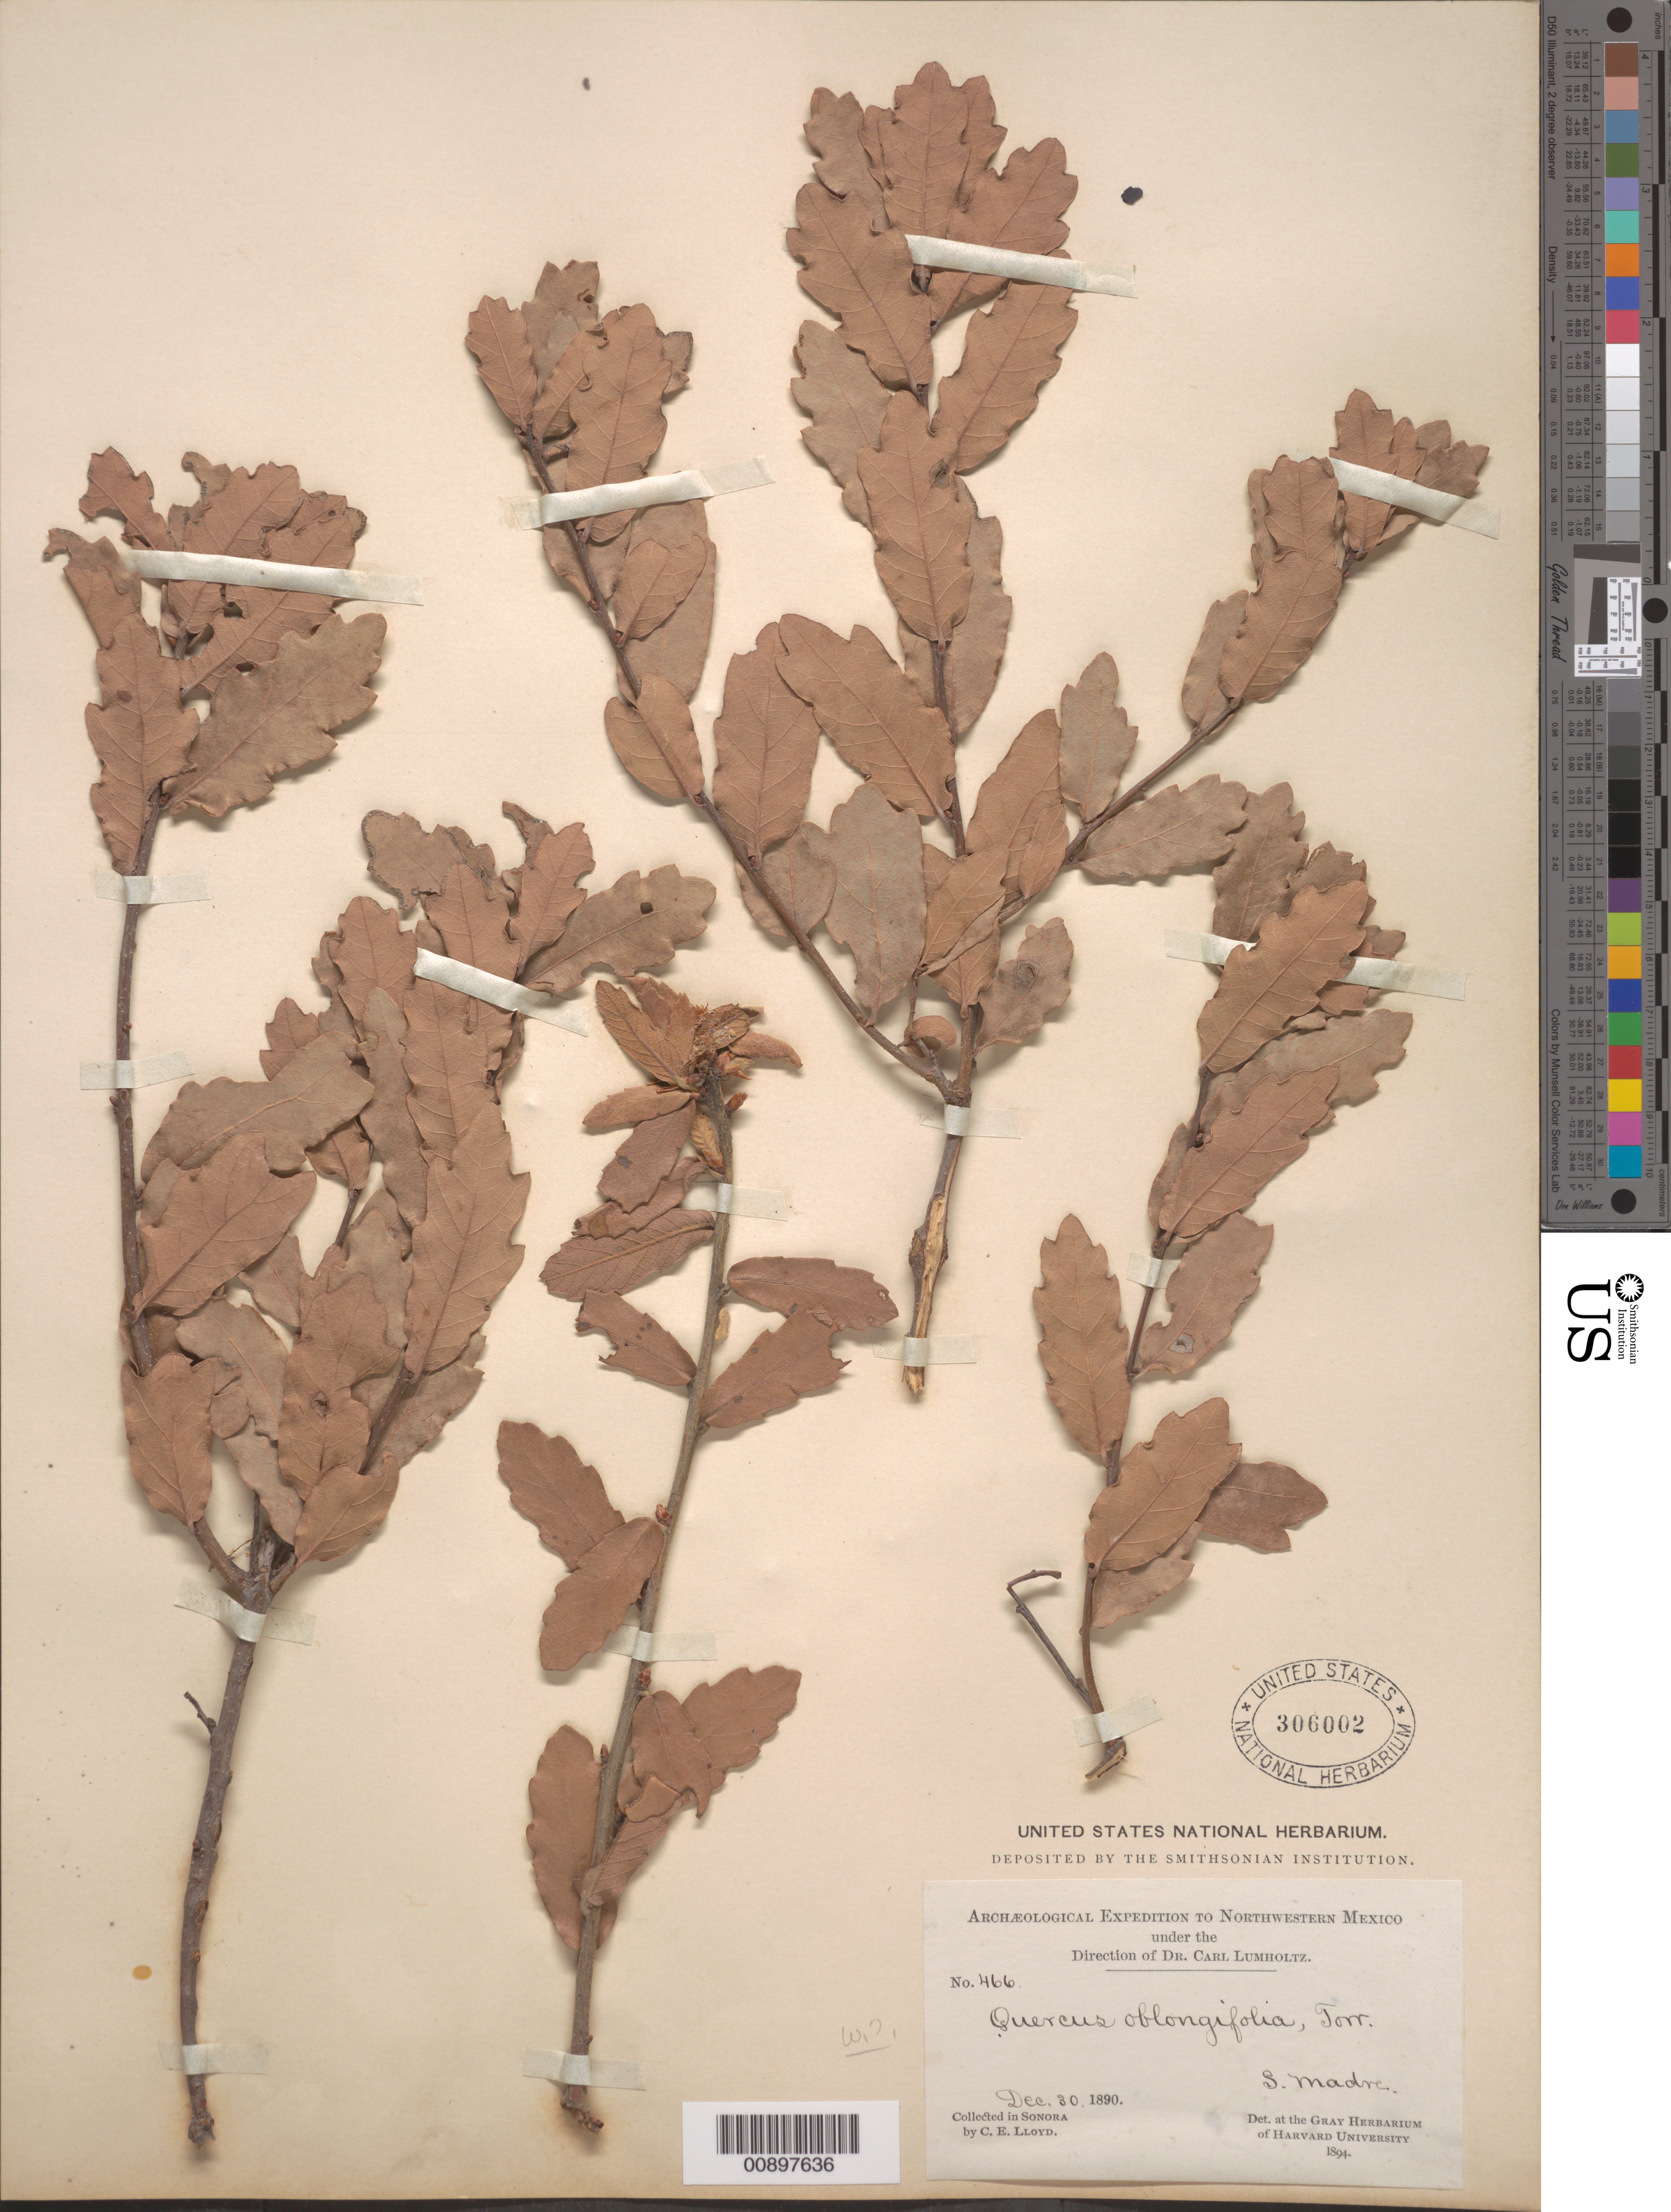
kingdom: Plantae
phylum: Tracheophyta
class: Magnoliopsida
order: Fagales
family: Fagaceae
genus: Quercus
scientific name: Quercus oblongifolia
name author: Torr.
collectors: Lloyd, C. E.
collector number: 466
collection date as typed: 30 Dec 1890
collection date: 1890-12-30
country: Mexico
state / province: Sonora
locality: S. Madre.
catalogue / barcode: US 306002